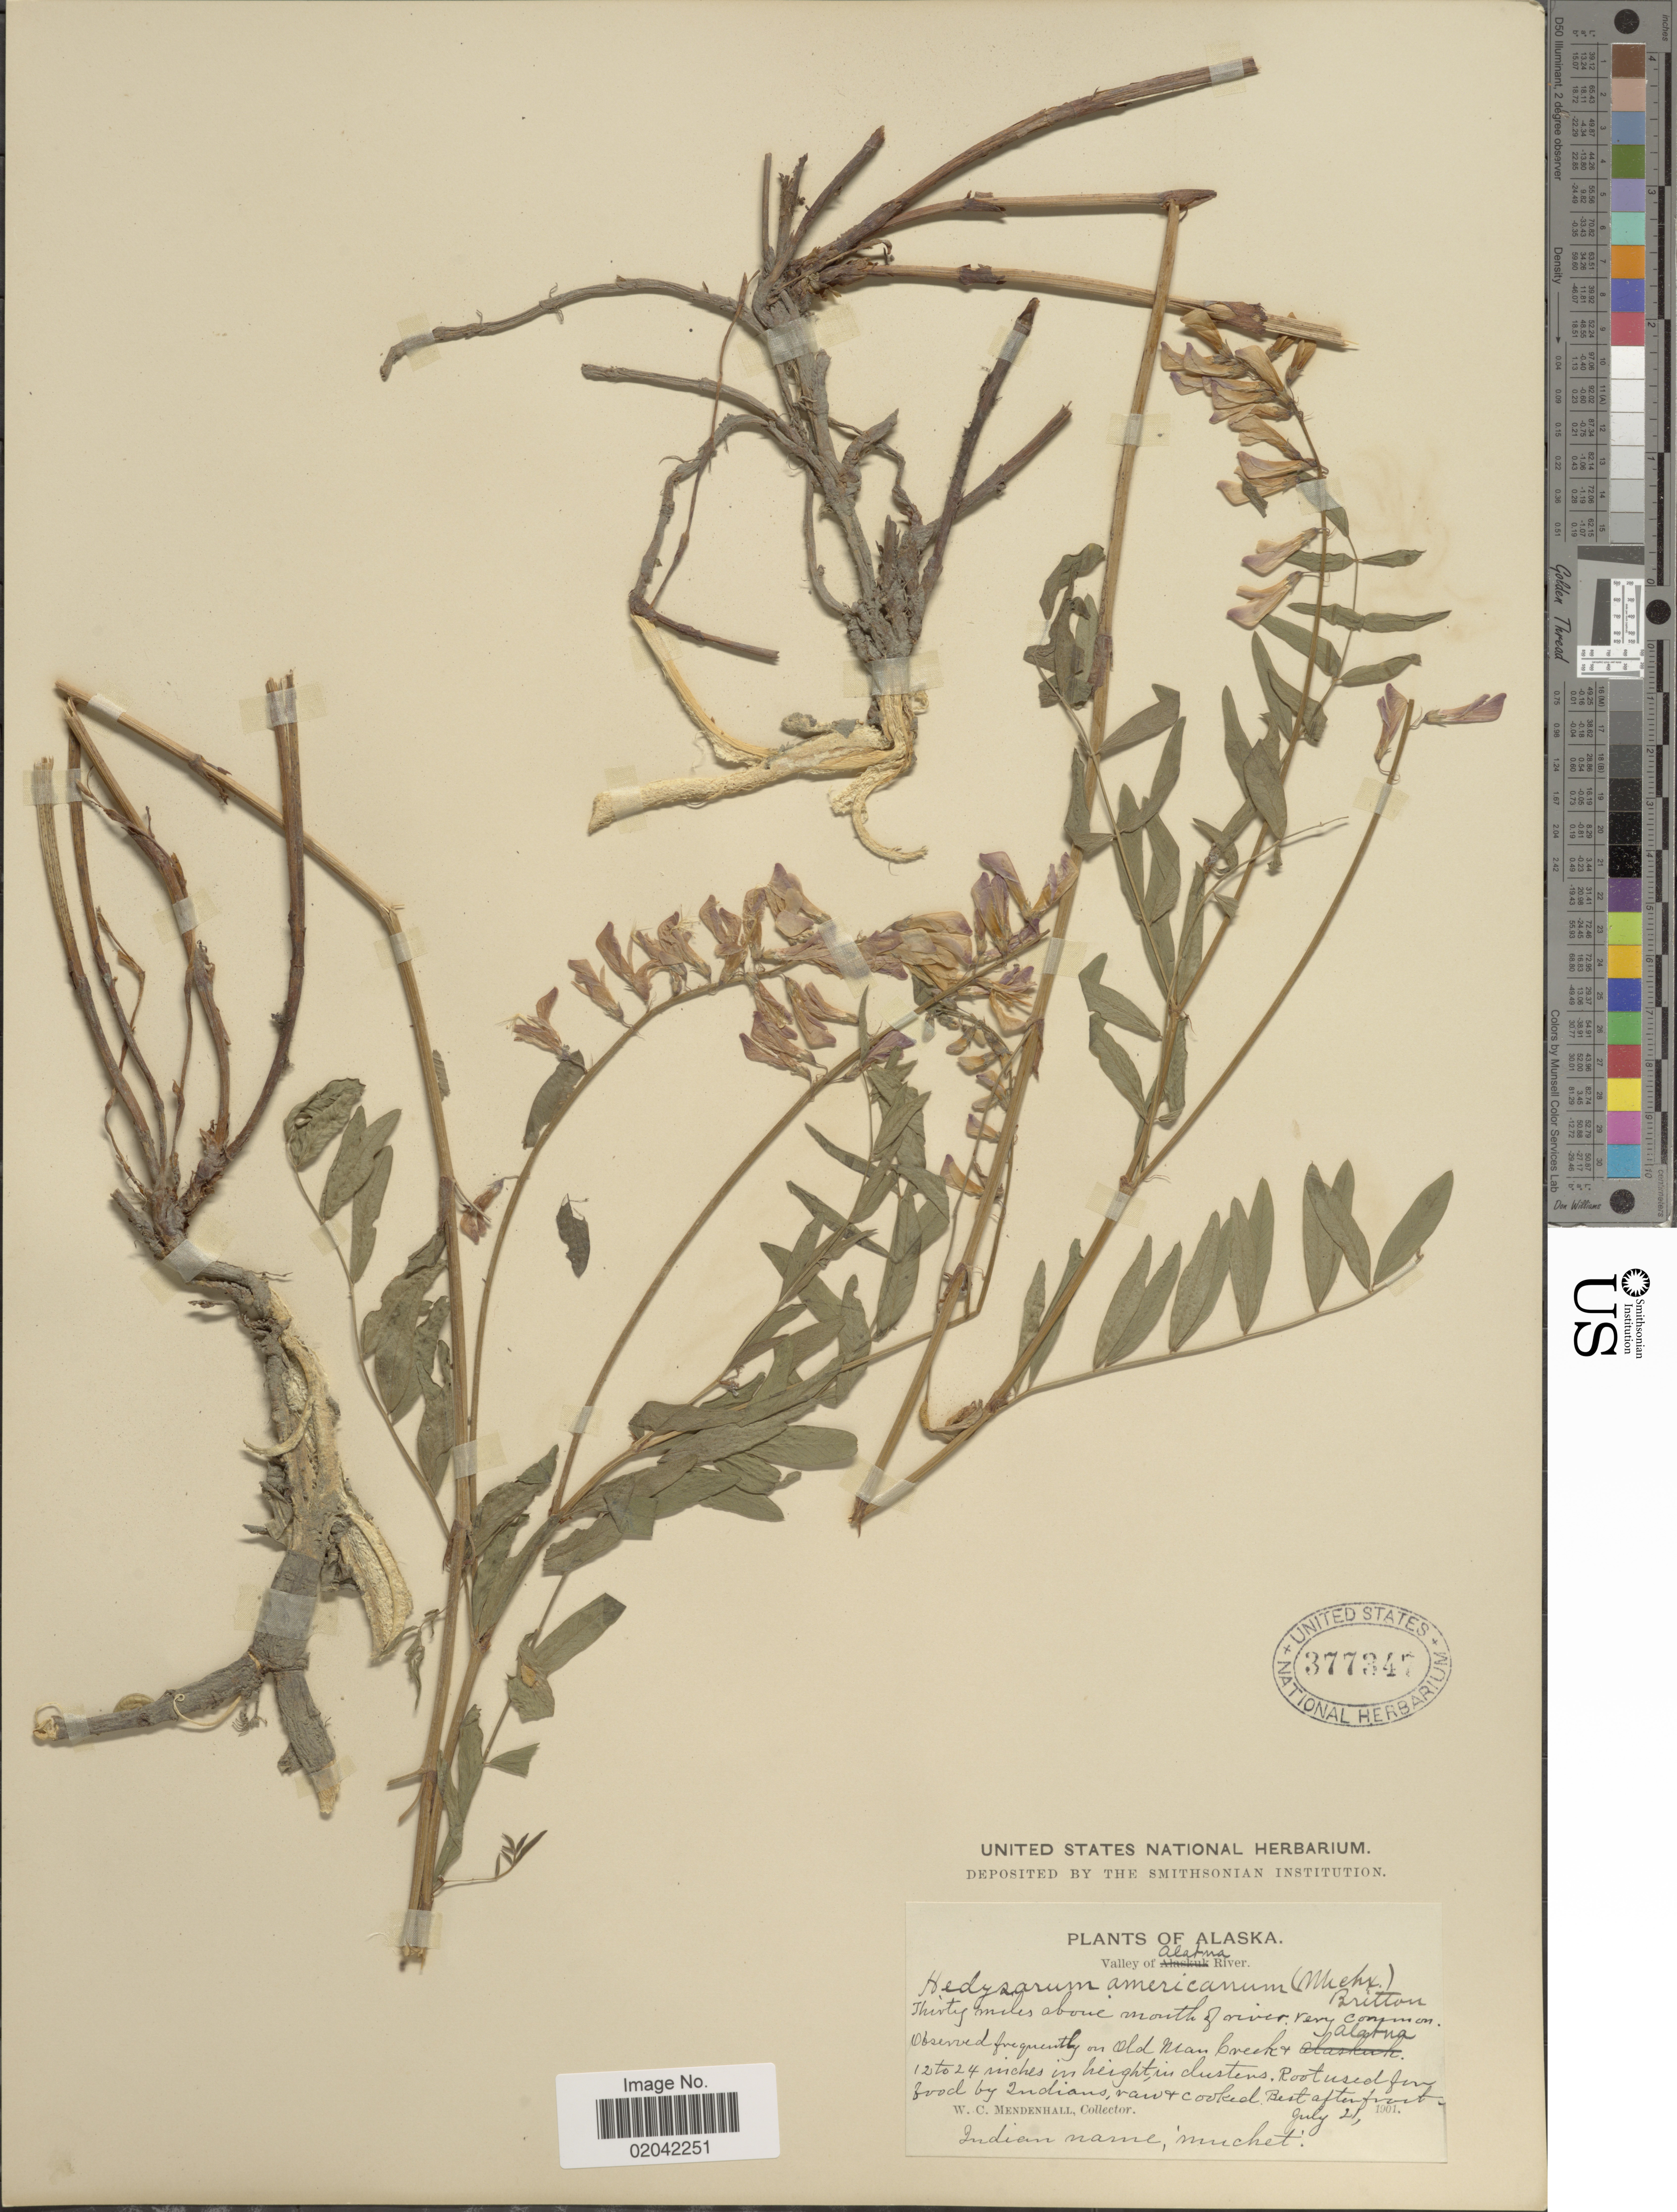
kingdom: Plantae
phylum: Tracheophyta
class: Magnoliopsida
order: Fabales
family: Fabaceae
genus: Hedysarum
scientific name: Hedysarum alpinum var. americanum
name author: Michx. ex Pursh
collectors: W. Mendenhall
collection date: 1901-07-21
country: United States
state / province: Alaska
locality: Valley of Alatna River. Thirty miles above mouth of river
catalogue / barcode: US 377347